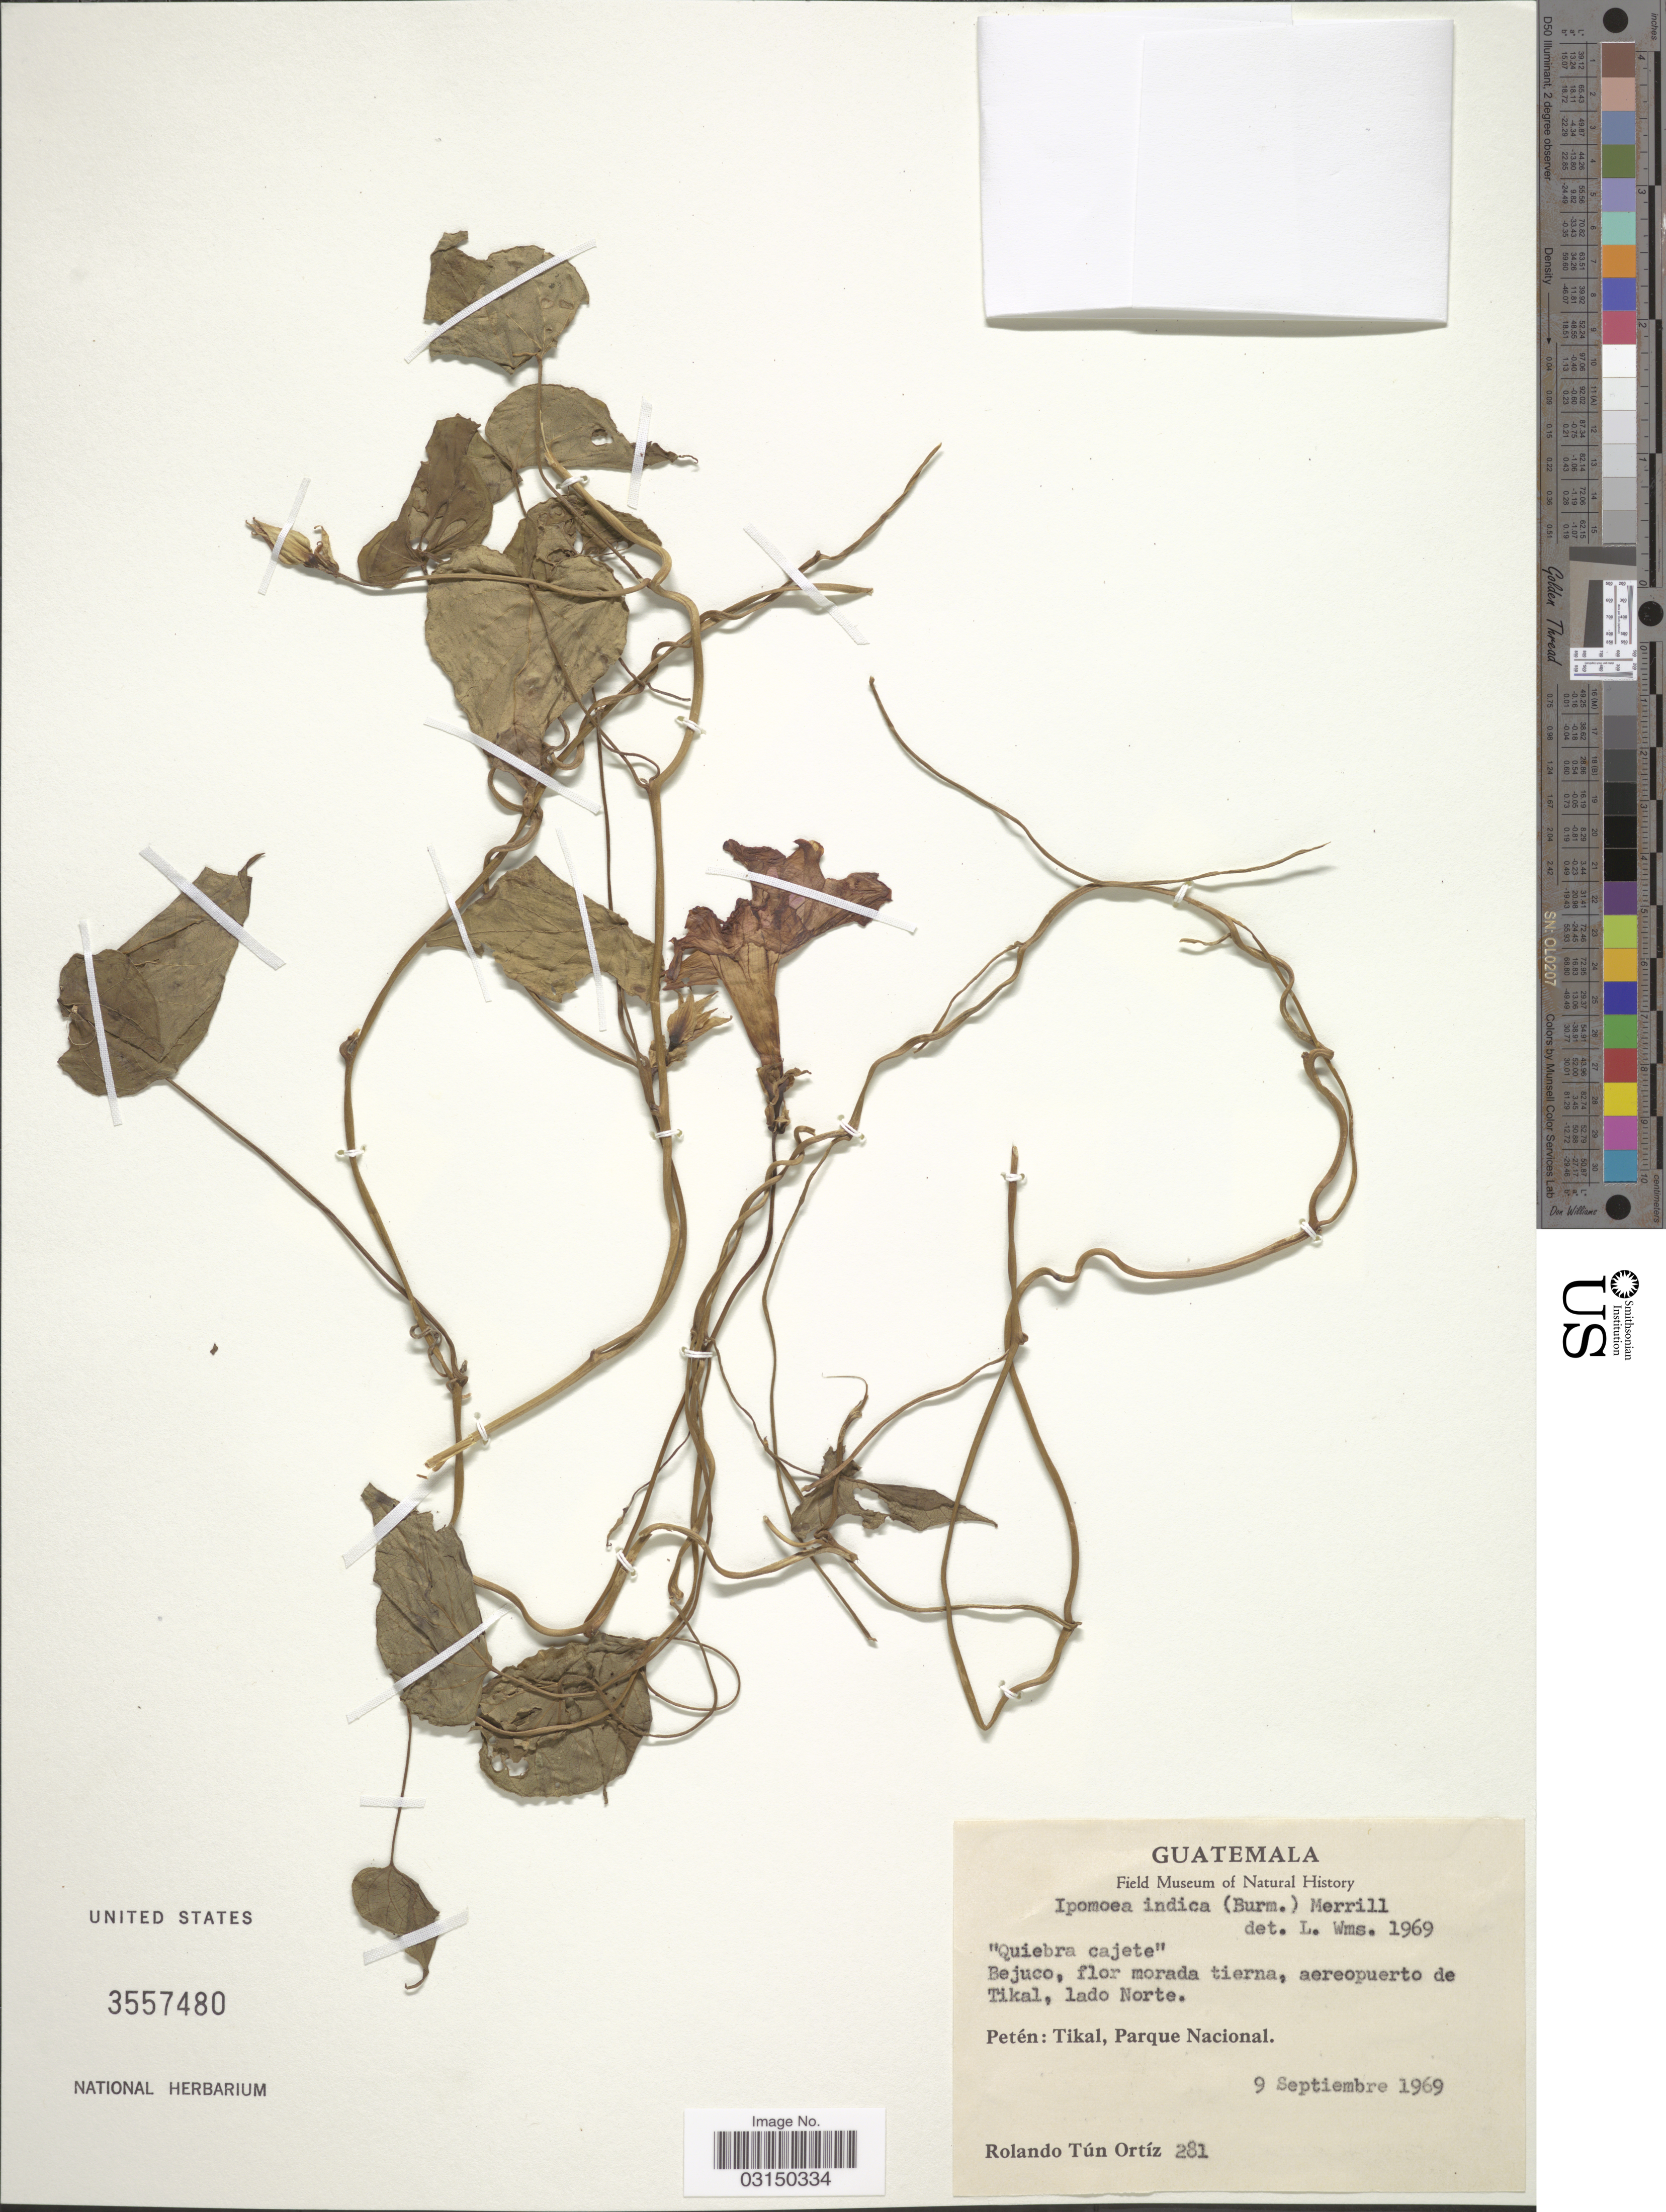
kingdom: Plantae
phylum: Tracheophyta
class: Magnoliopsida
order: Solanales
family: Convolvulaceae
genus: Ipomoea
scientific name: Ipomoea indica (Burm.) Merr. var. indica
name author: (Burm.) Merr.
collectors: R. T. Ortíz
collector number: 281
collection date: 1969-09-09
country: Guatemala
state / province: El Petén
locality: Aereopuerto de Tikal, lado Norte. Petén: Tikal, Parque Nacional.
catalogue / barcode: US 3557480